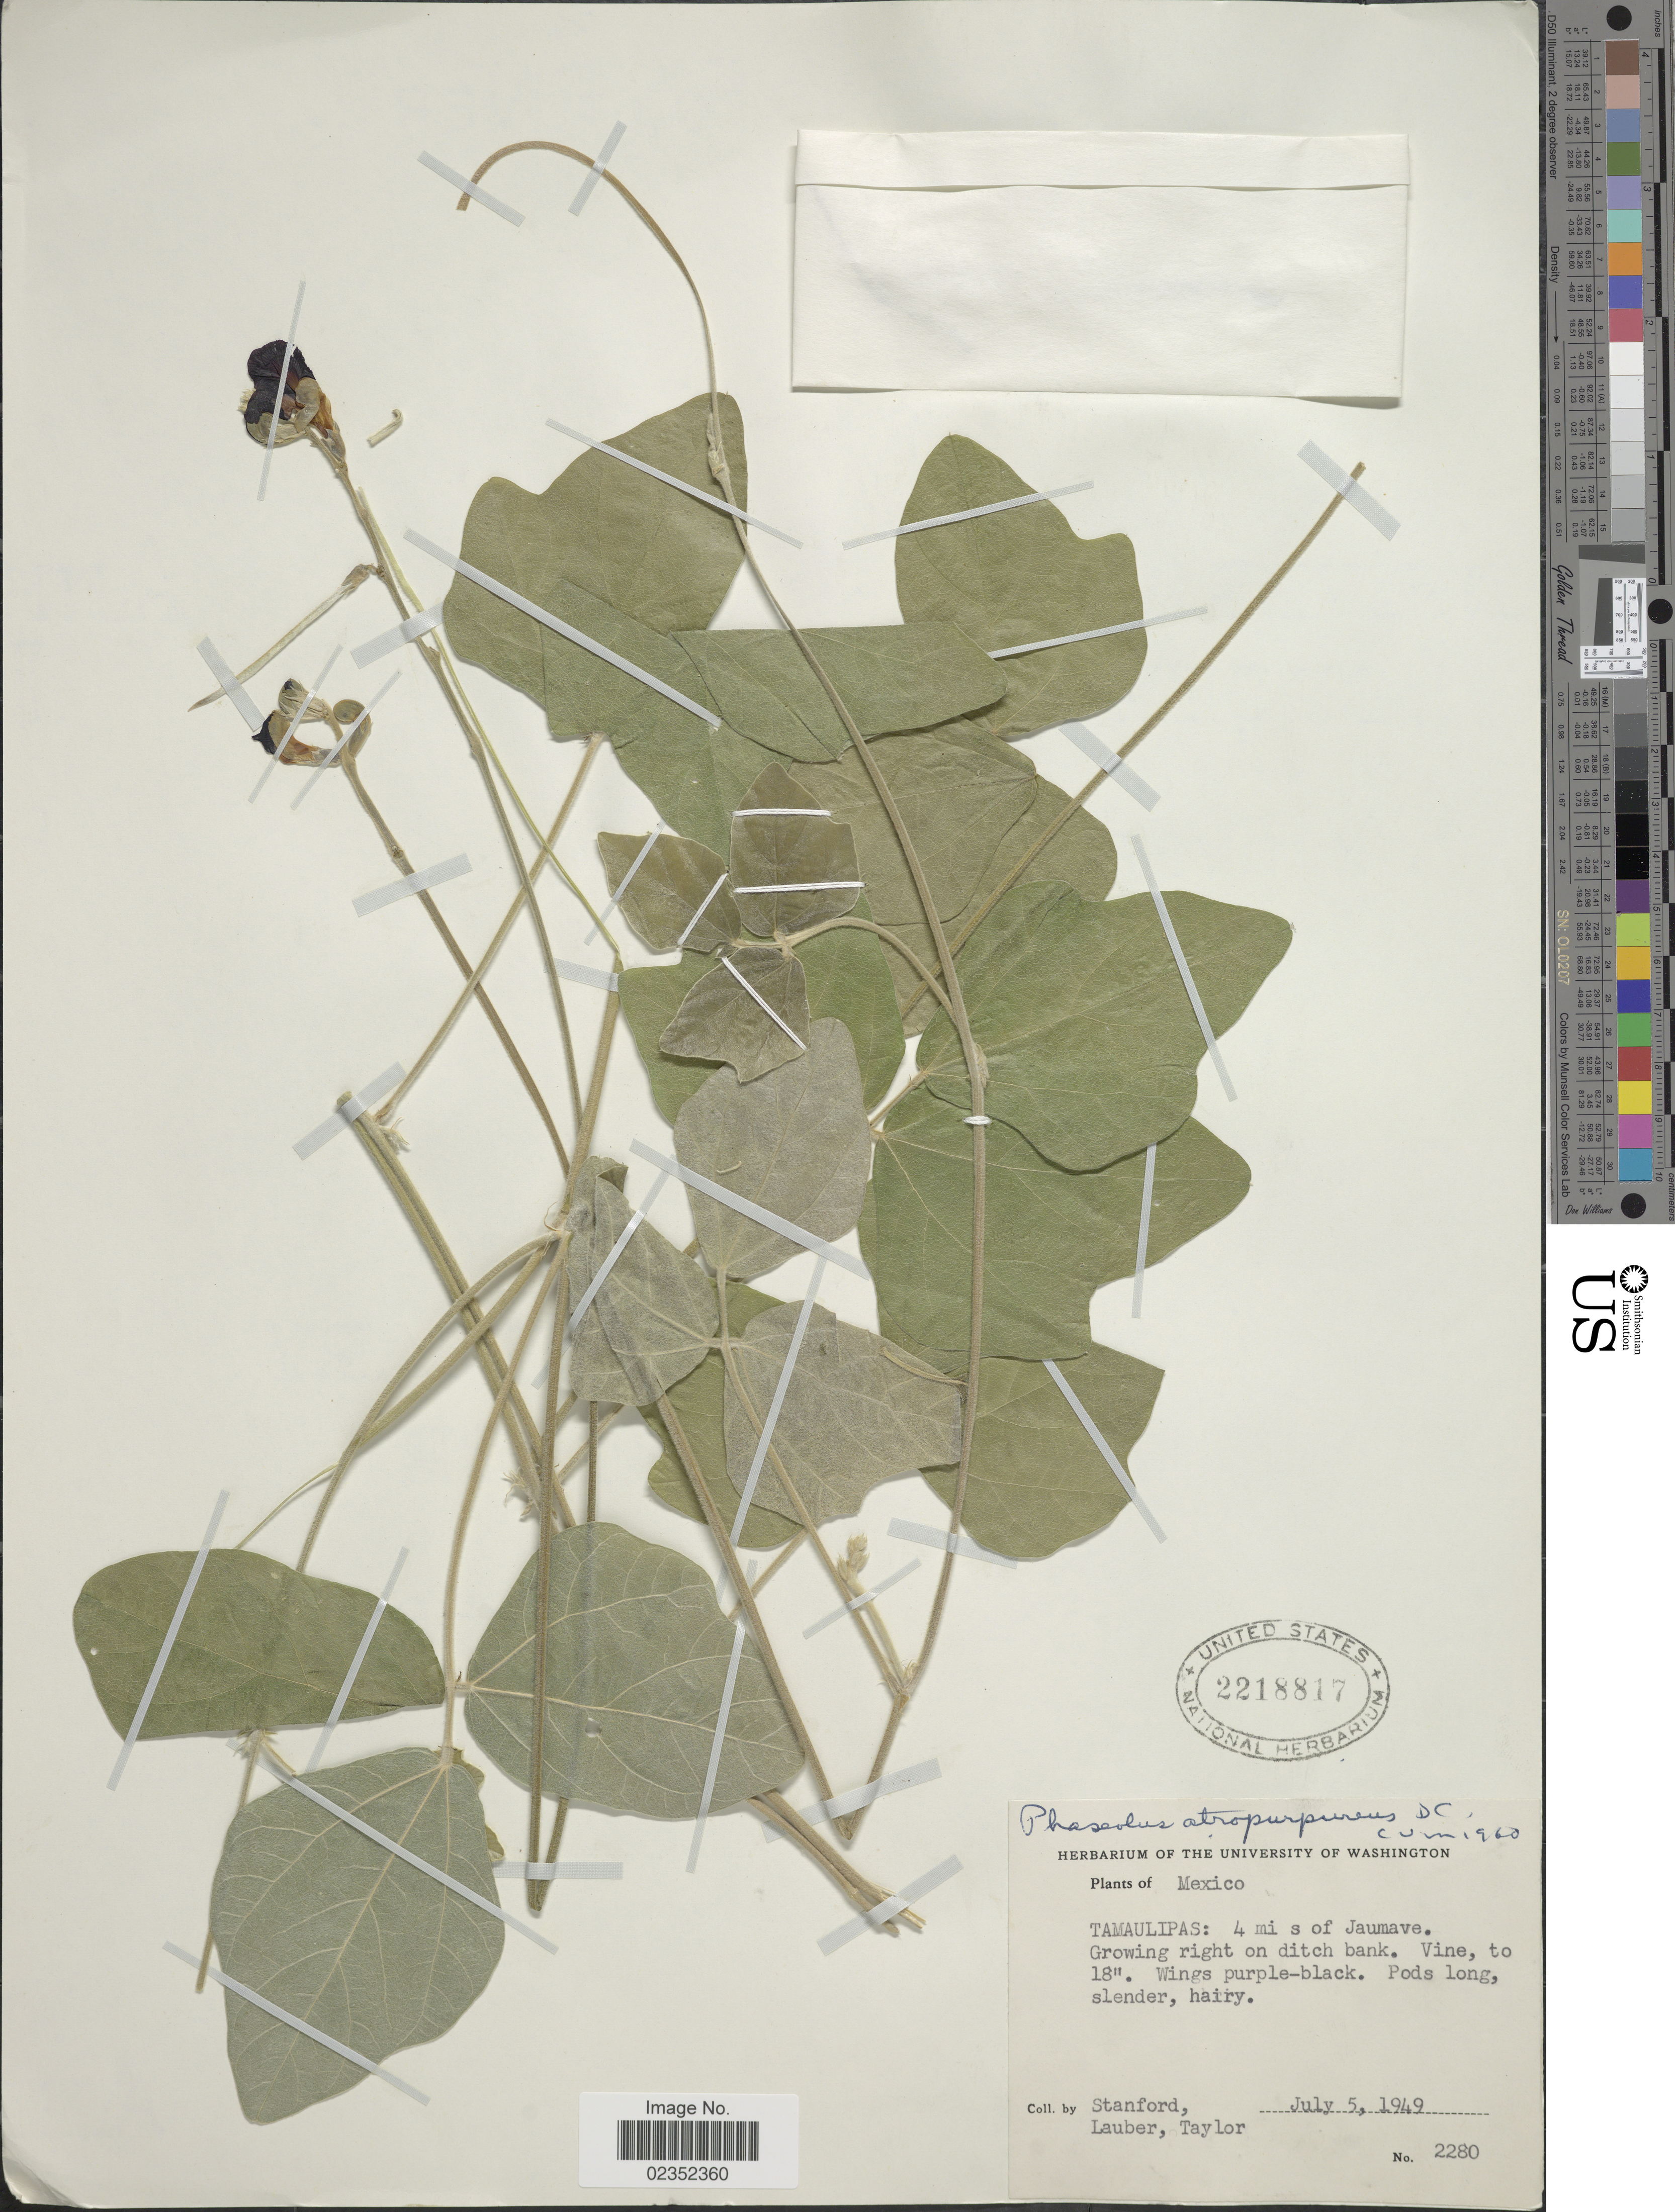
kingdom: Plantae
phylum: Tracheophyta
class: Magnoliopsida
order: Fabales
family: Fabaceae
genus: Macroptilium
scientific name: Macroptilium atropurpureum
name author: (DC.) Urb.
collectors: -. Stanford, Lauber, -- & -- Taylor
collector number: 2280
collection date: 1949-07-05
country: Mexico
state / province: Tamaulipas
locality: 4 mi s of Jaumave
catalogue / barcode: US 2218817